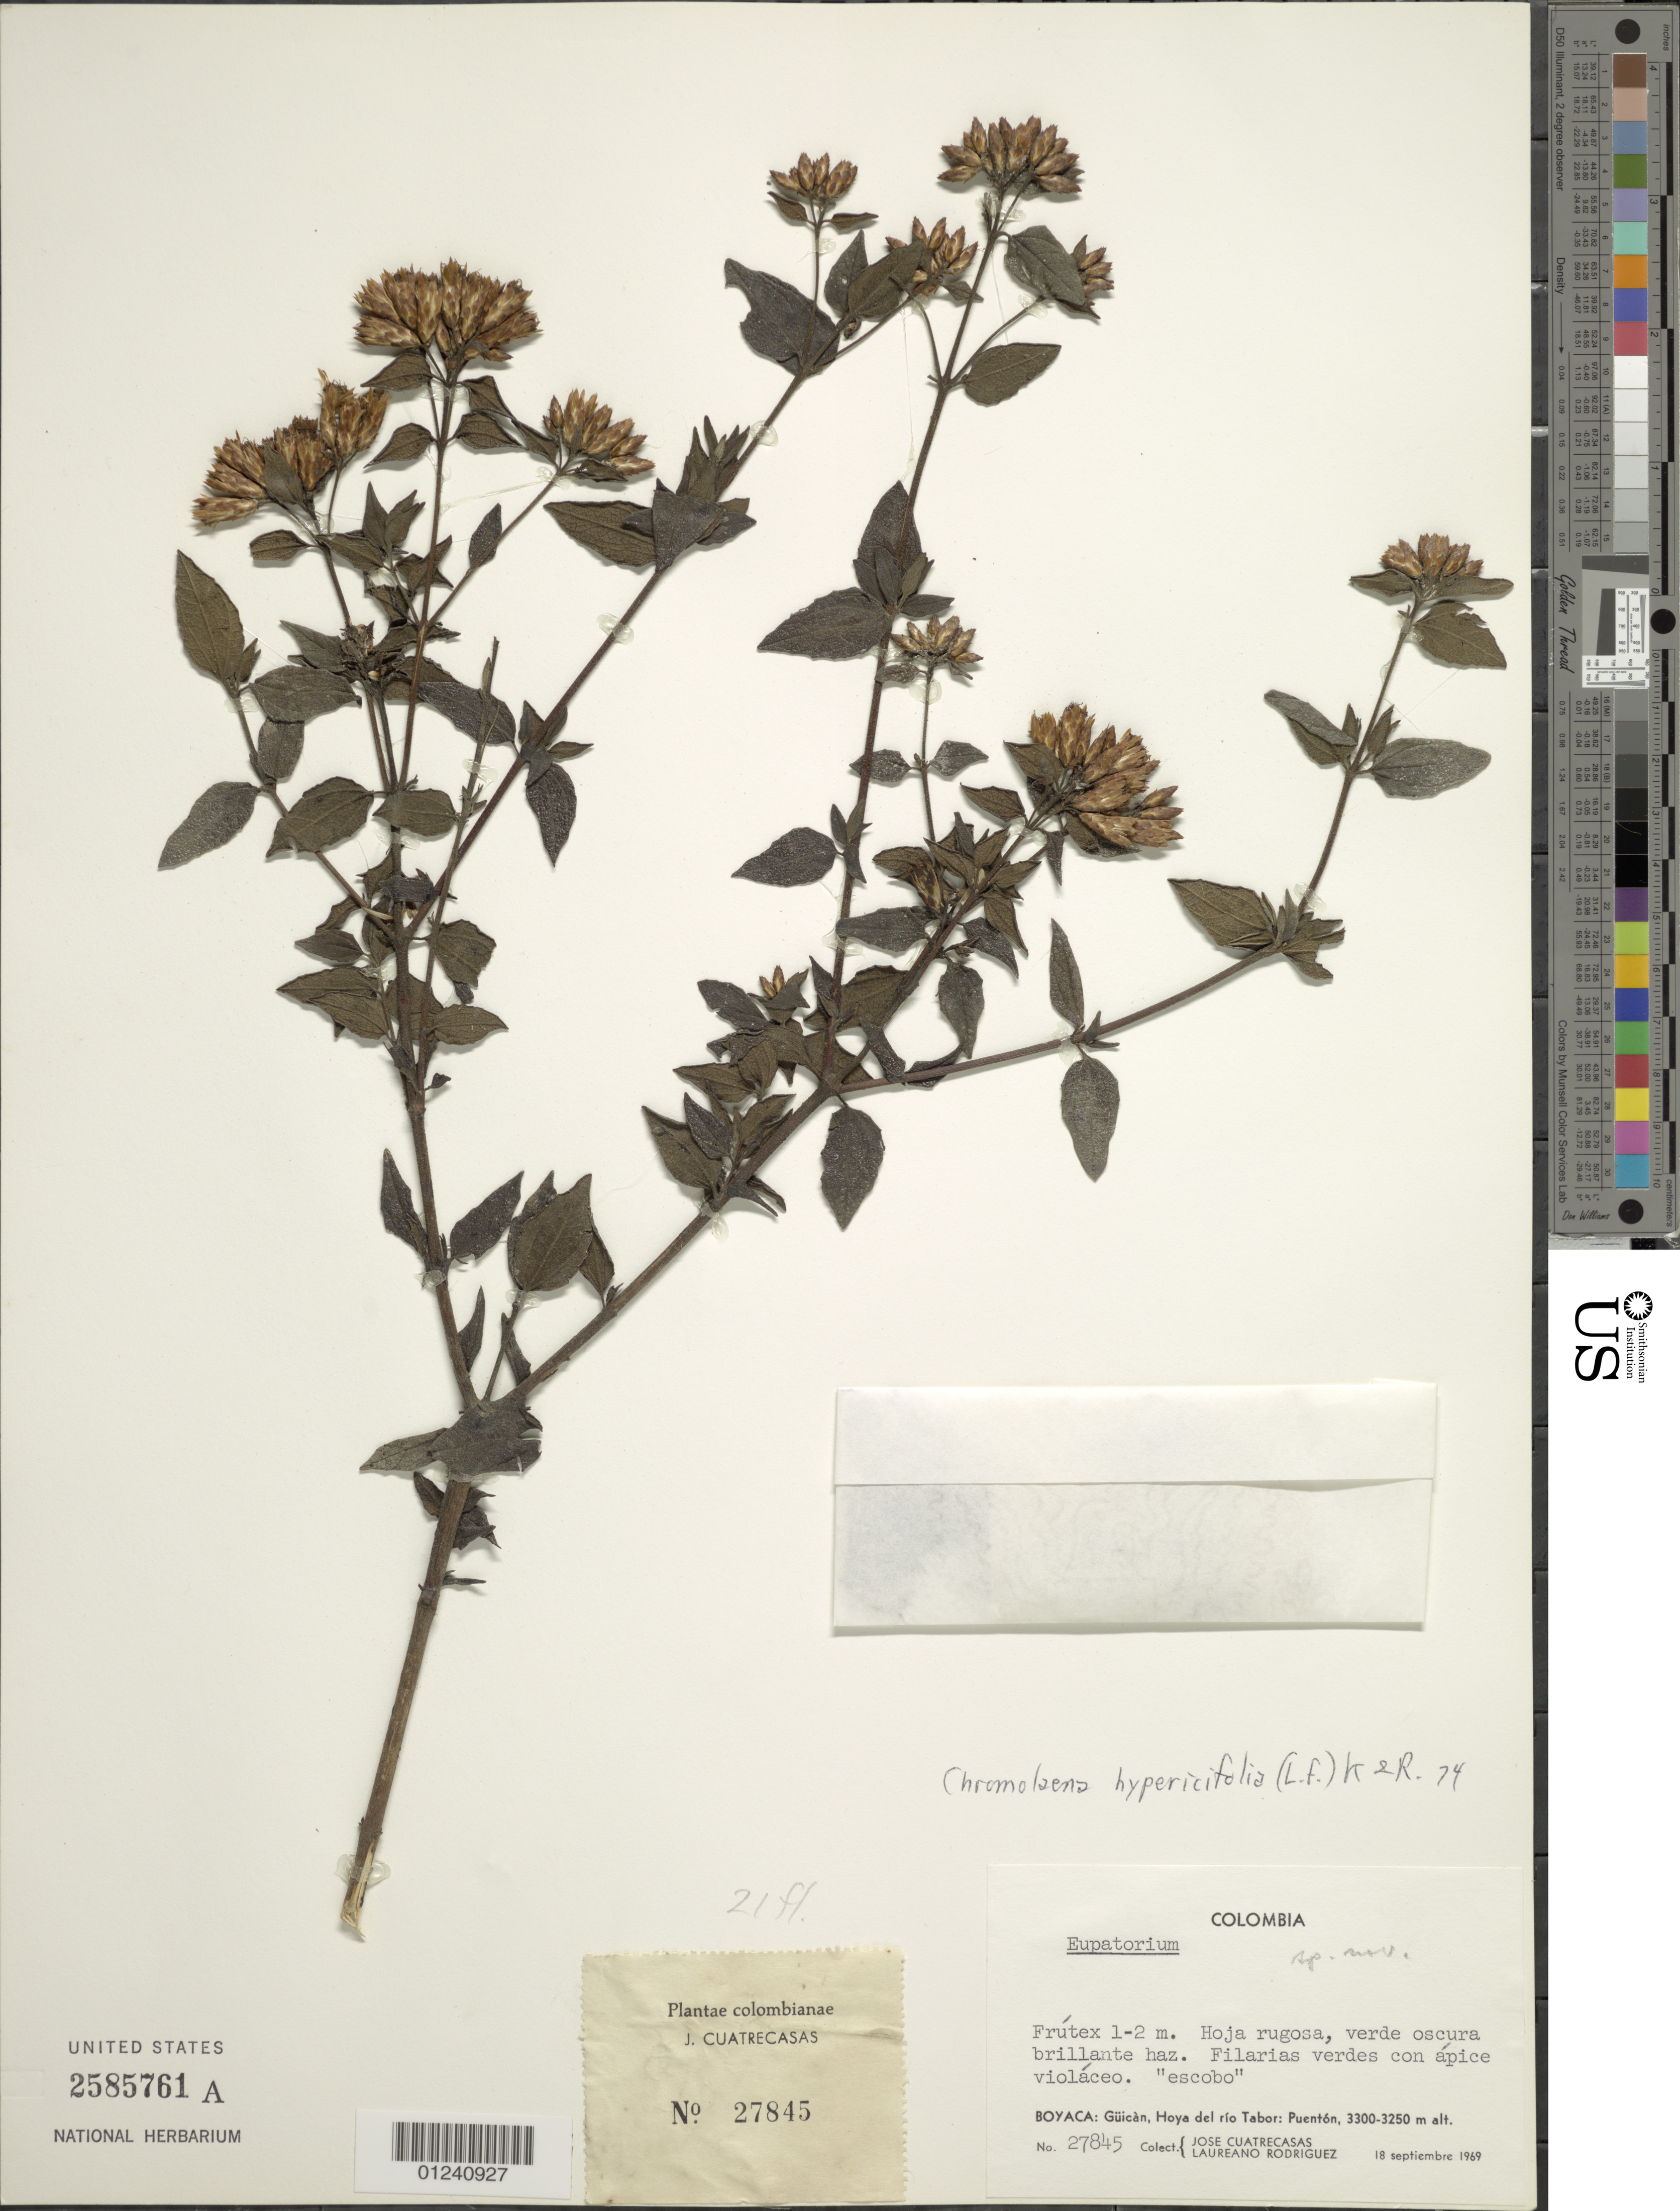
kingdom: Plantae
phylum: Tracheophyta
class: Magnoliopsida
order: Asterales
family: Asteraceae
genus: Chromolaena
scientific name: Chromolaena bullata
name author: (Klatt) R.M. King & H. Rob.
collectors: J. Cuatrecasas & L. Rodriguez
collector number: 27845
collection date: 1969-09-18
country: Colombia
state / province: Boyacá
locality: Güicán, Hoya del río Tabor: Puenton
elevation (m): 3300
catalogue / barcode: US 2585761A